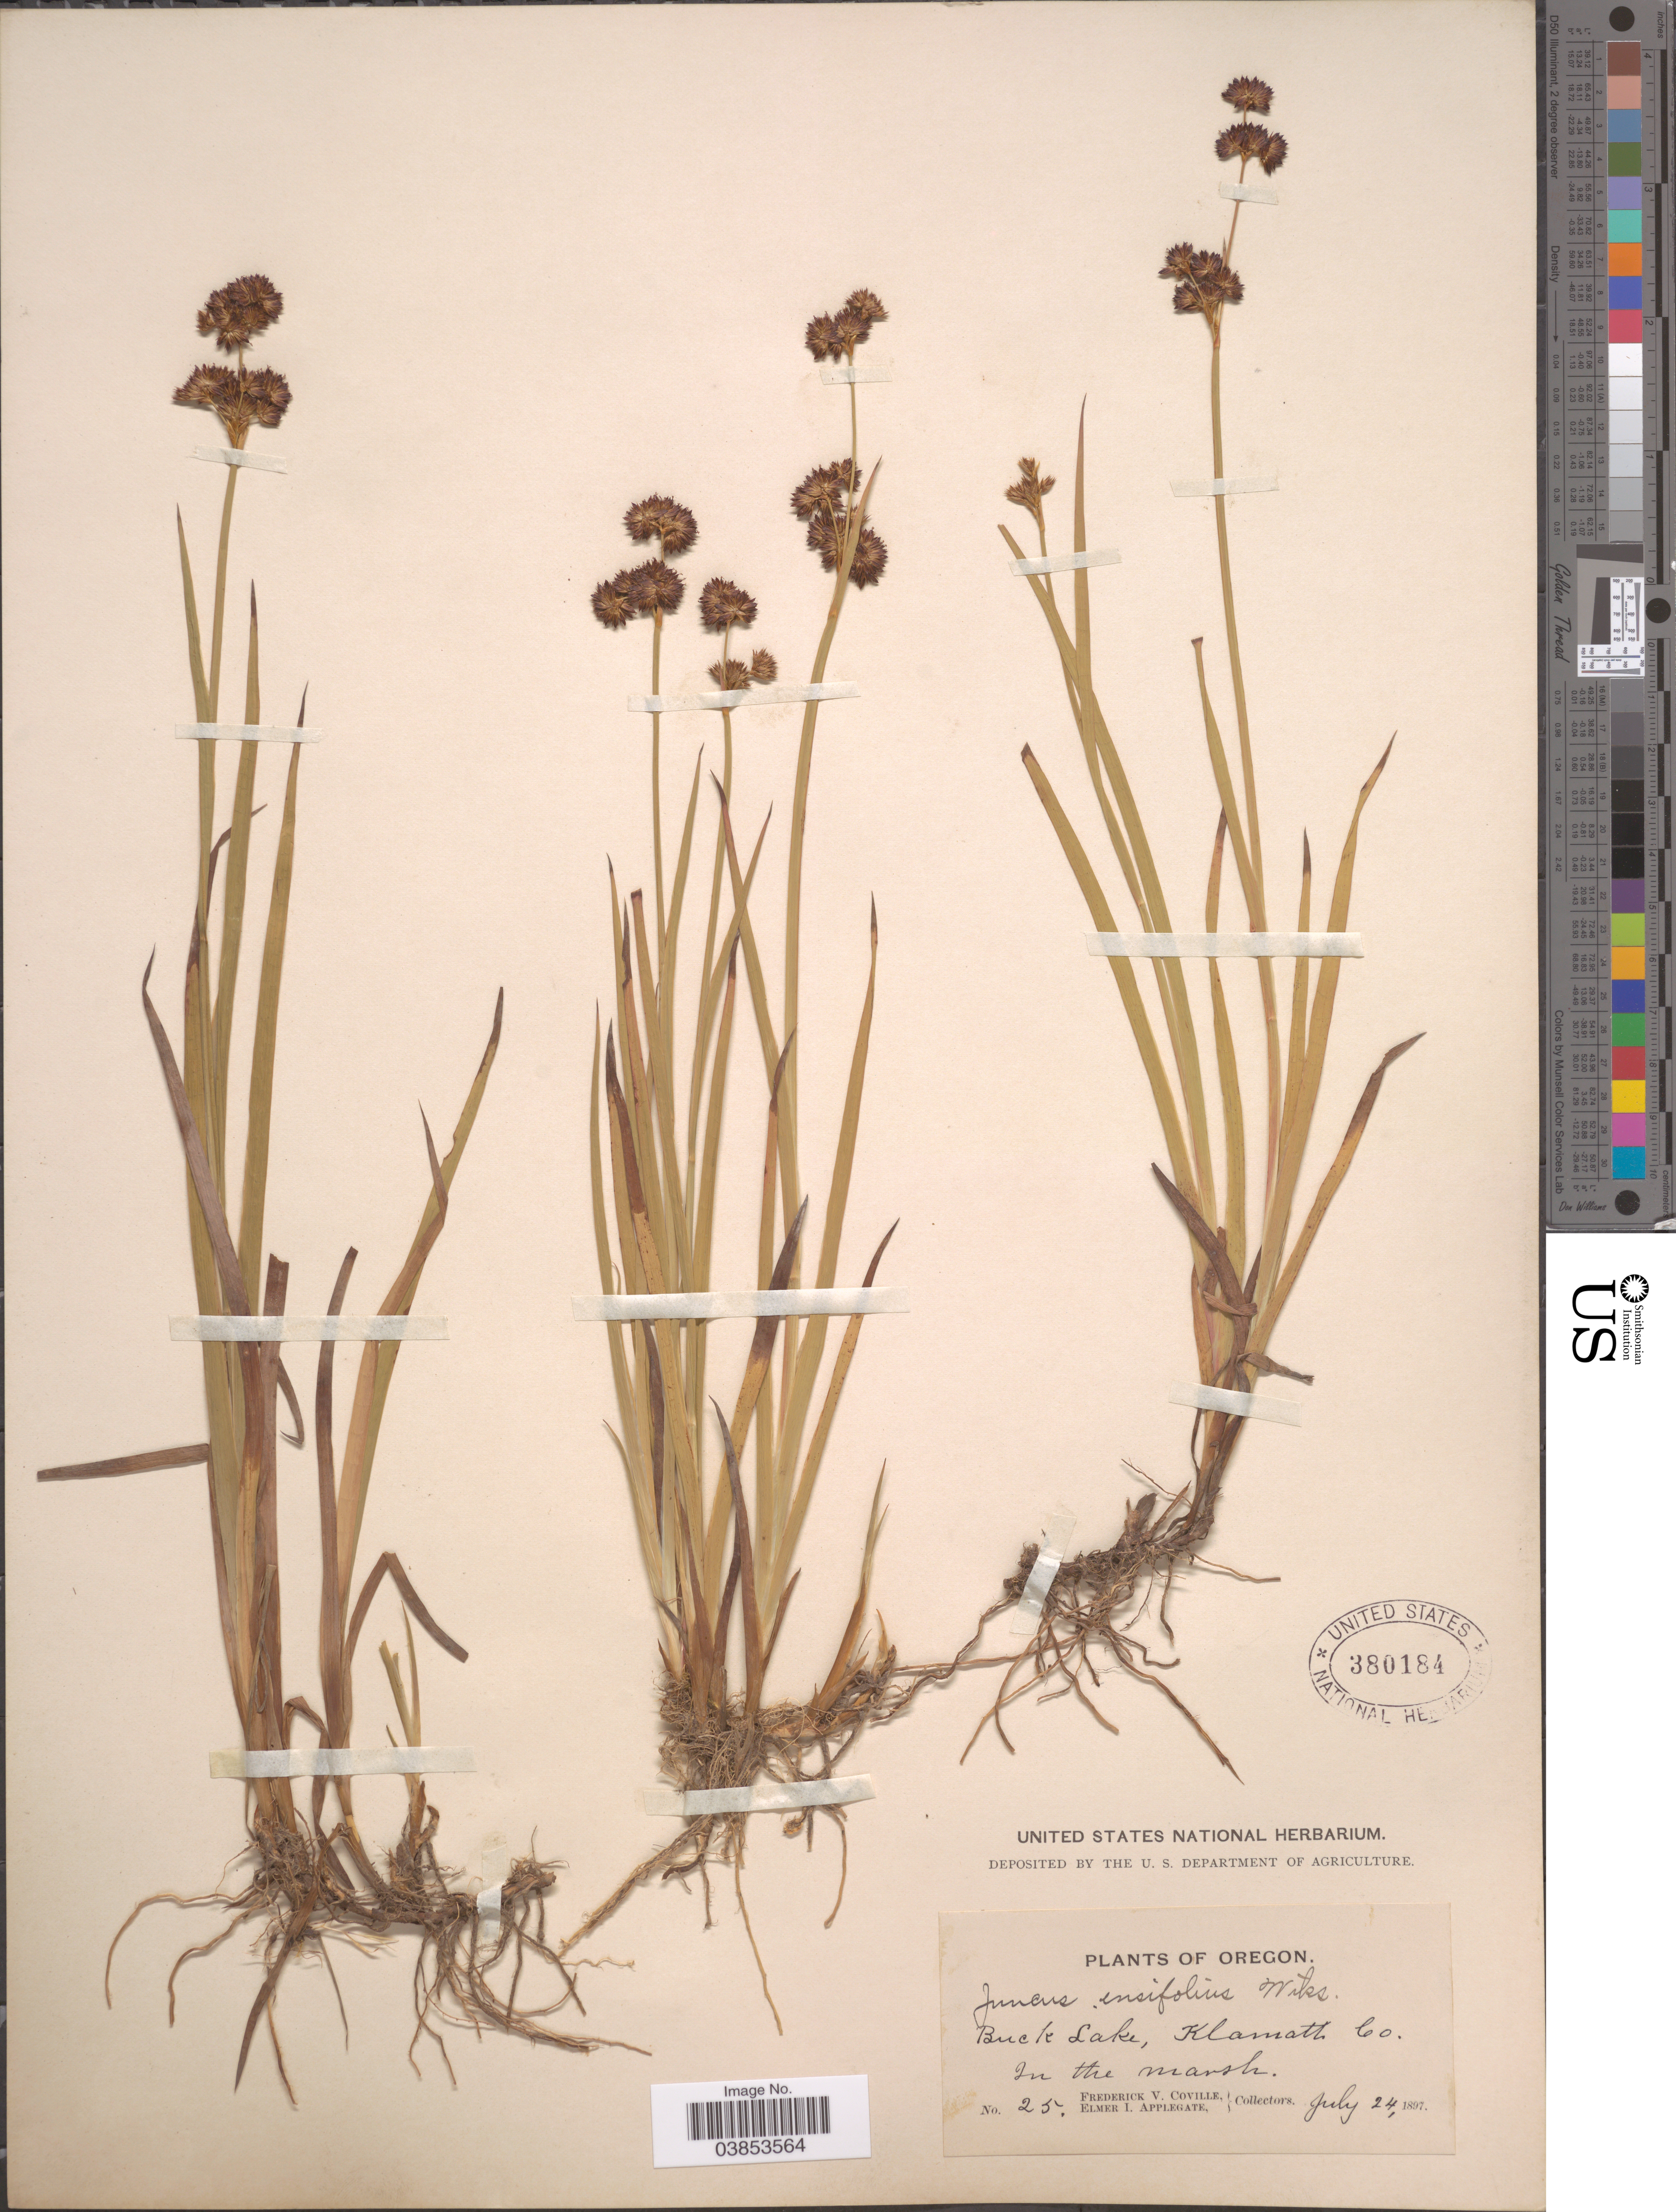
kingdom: Plantae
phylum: Tracheophyta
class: Liliopsida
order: Poales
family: Juncaceae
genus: Juncus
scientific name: Juncus ensifolius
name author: Wikstr.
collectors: F. V. Coville & E. I. Applegate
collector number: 25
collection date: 1897-07-24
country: United States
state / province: Oregon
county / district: Klamath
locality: Buck Lake, Klamath Co.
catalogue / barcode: US 380184